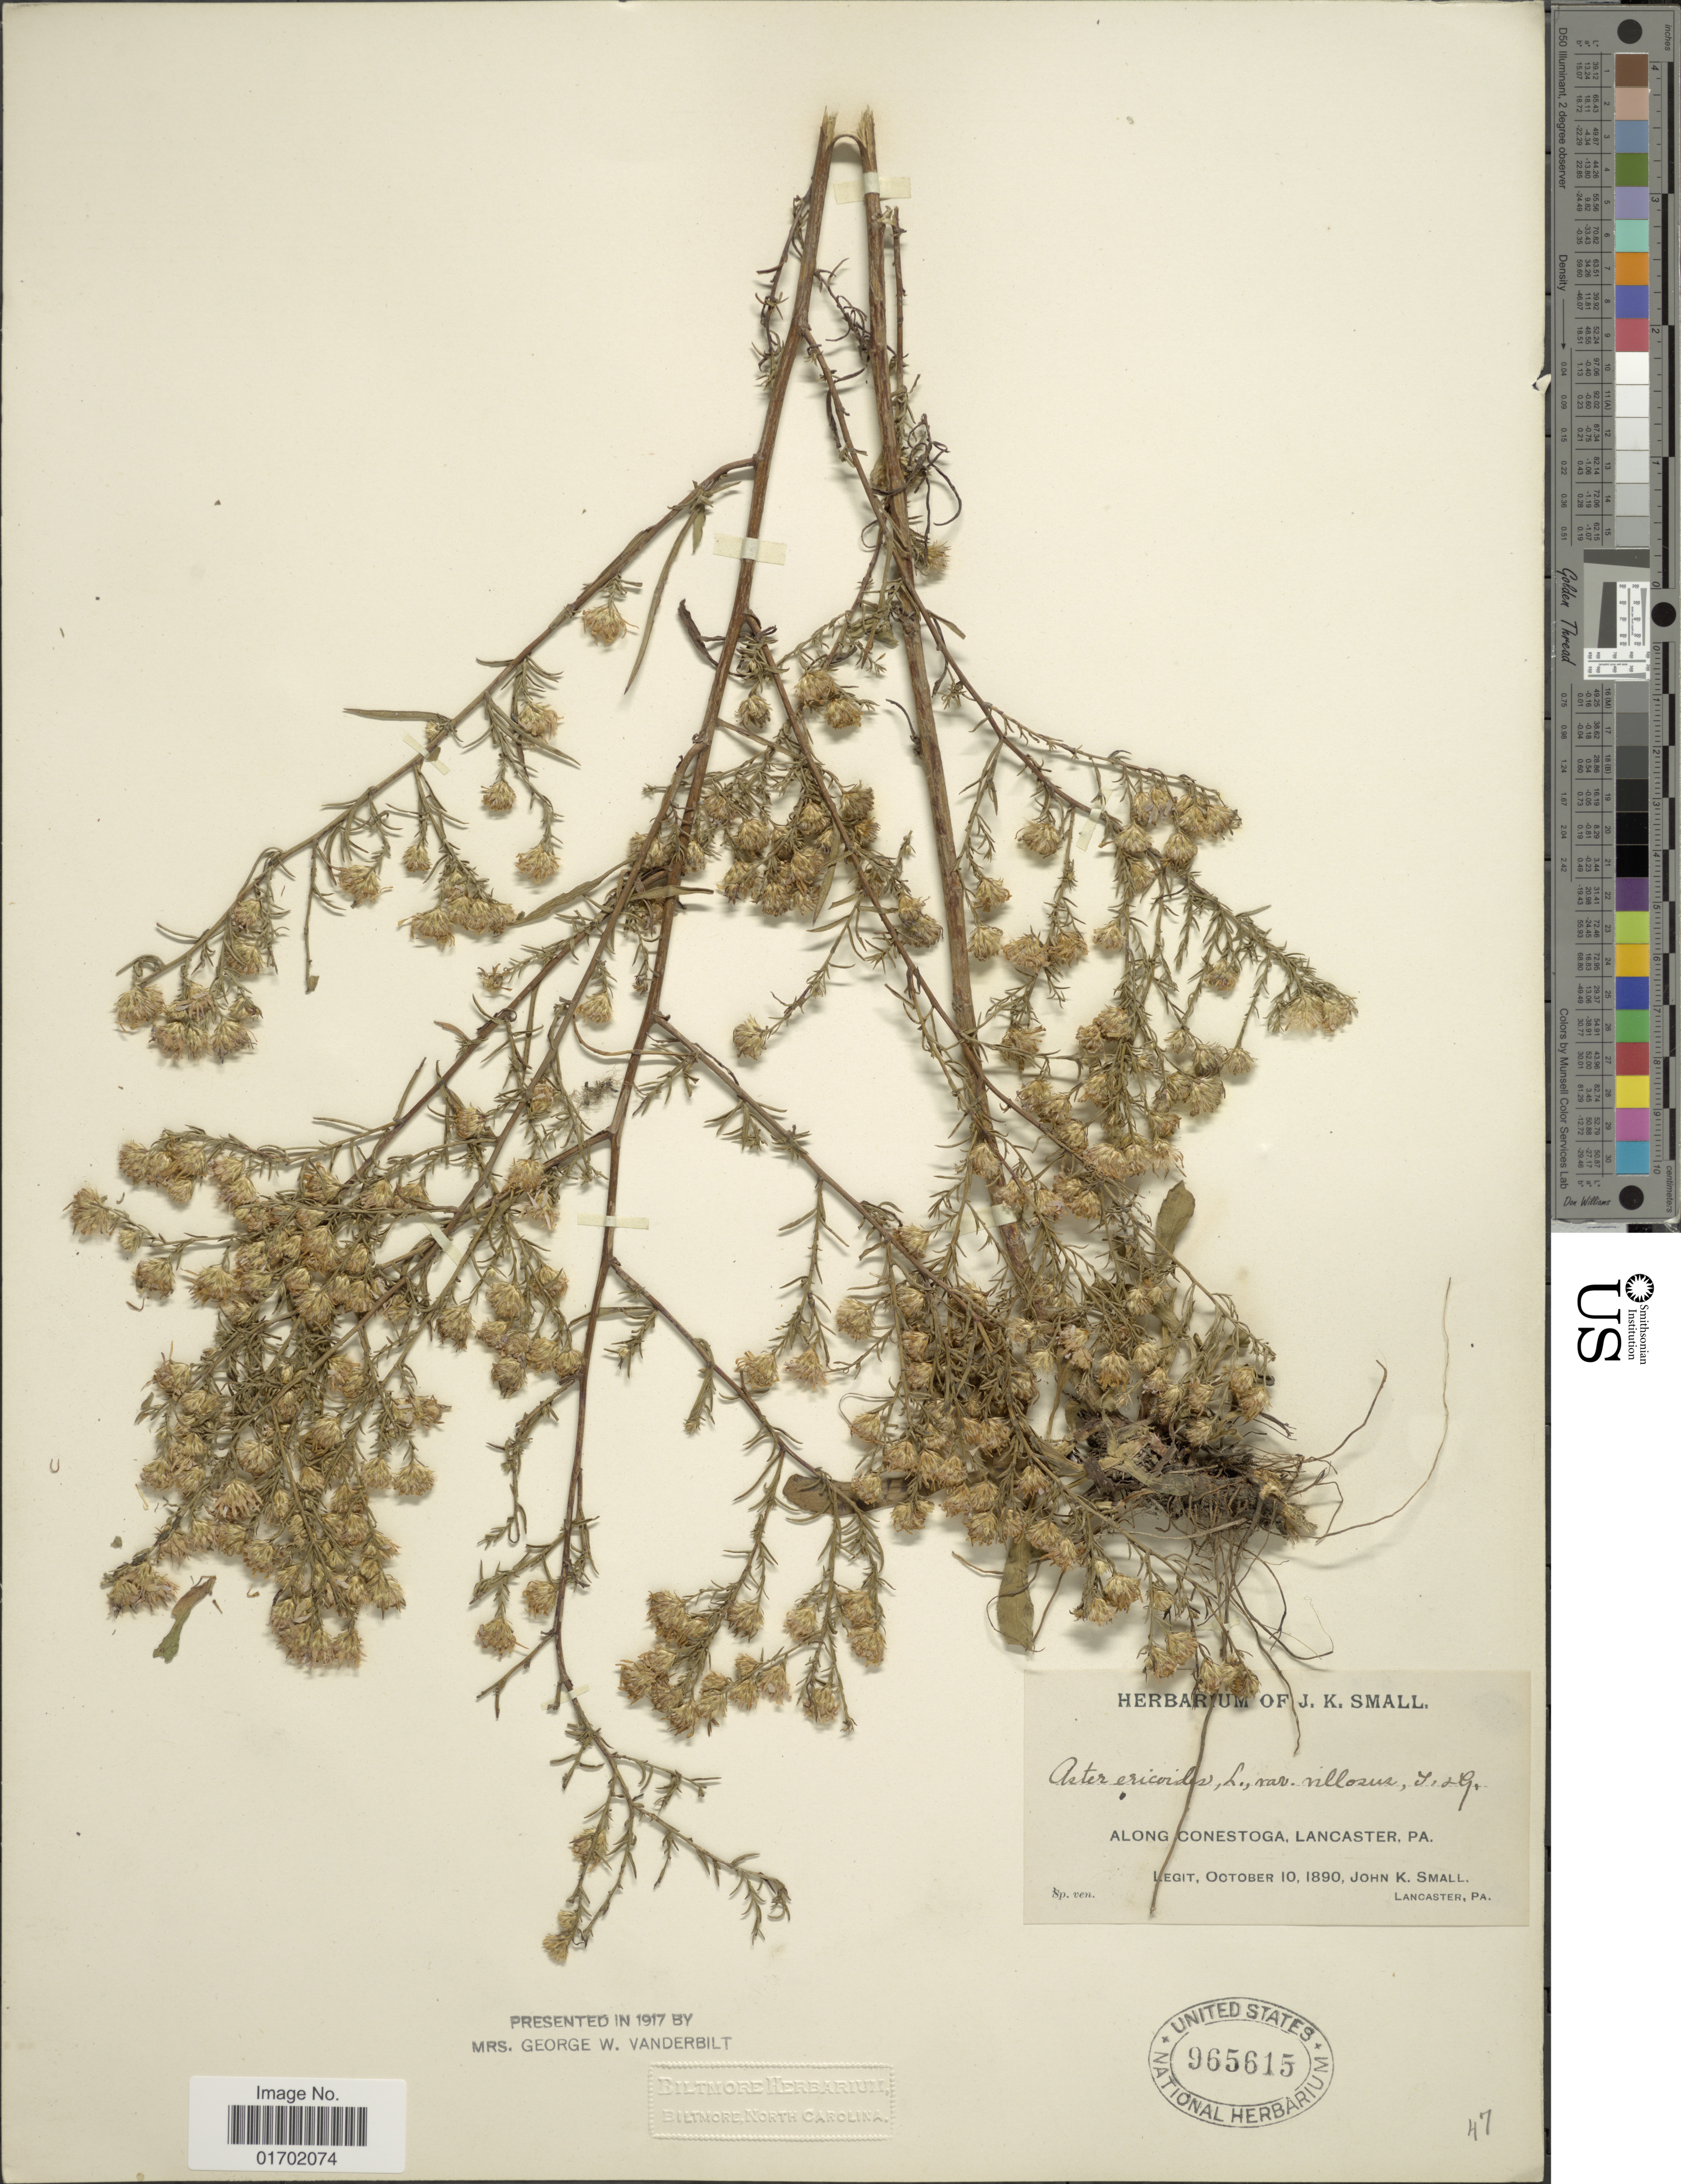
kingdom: Plantae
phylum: Tracheophyta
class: Magnoliopsida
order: Asterales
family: Asteraceae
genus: Symphyotrichum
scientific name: Symphyotrichum pilosum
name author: (Willd.) G.L. Nesom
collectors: J. K. Small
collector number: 47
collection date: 1890-10-10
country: United States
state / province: Pennsylvania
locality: Along Conestoga, Lancaster, Pa.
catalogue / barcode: US 965615